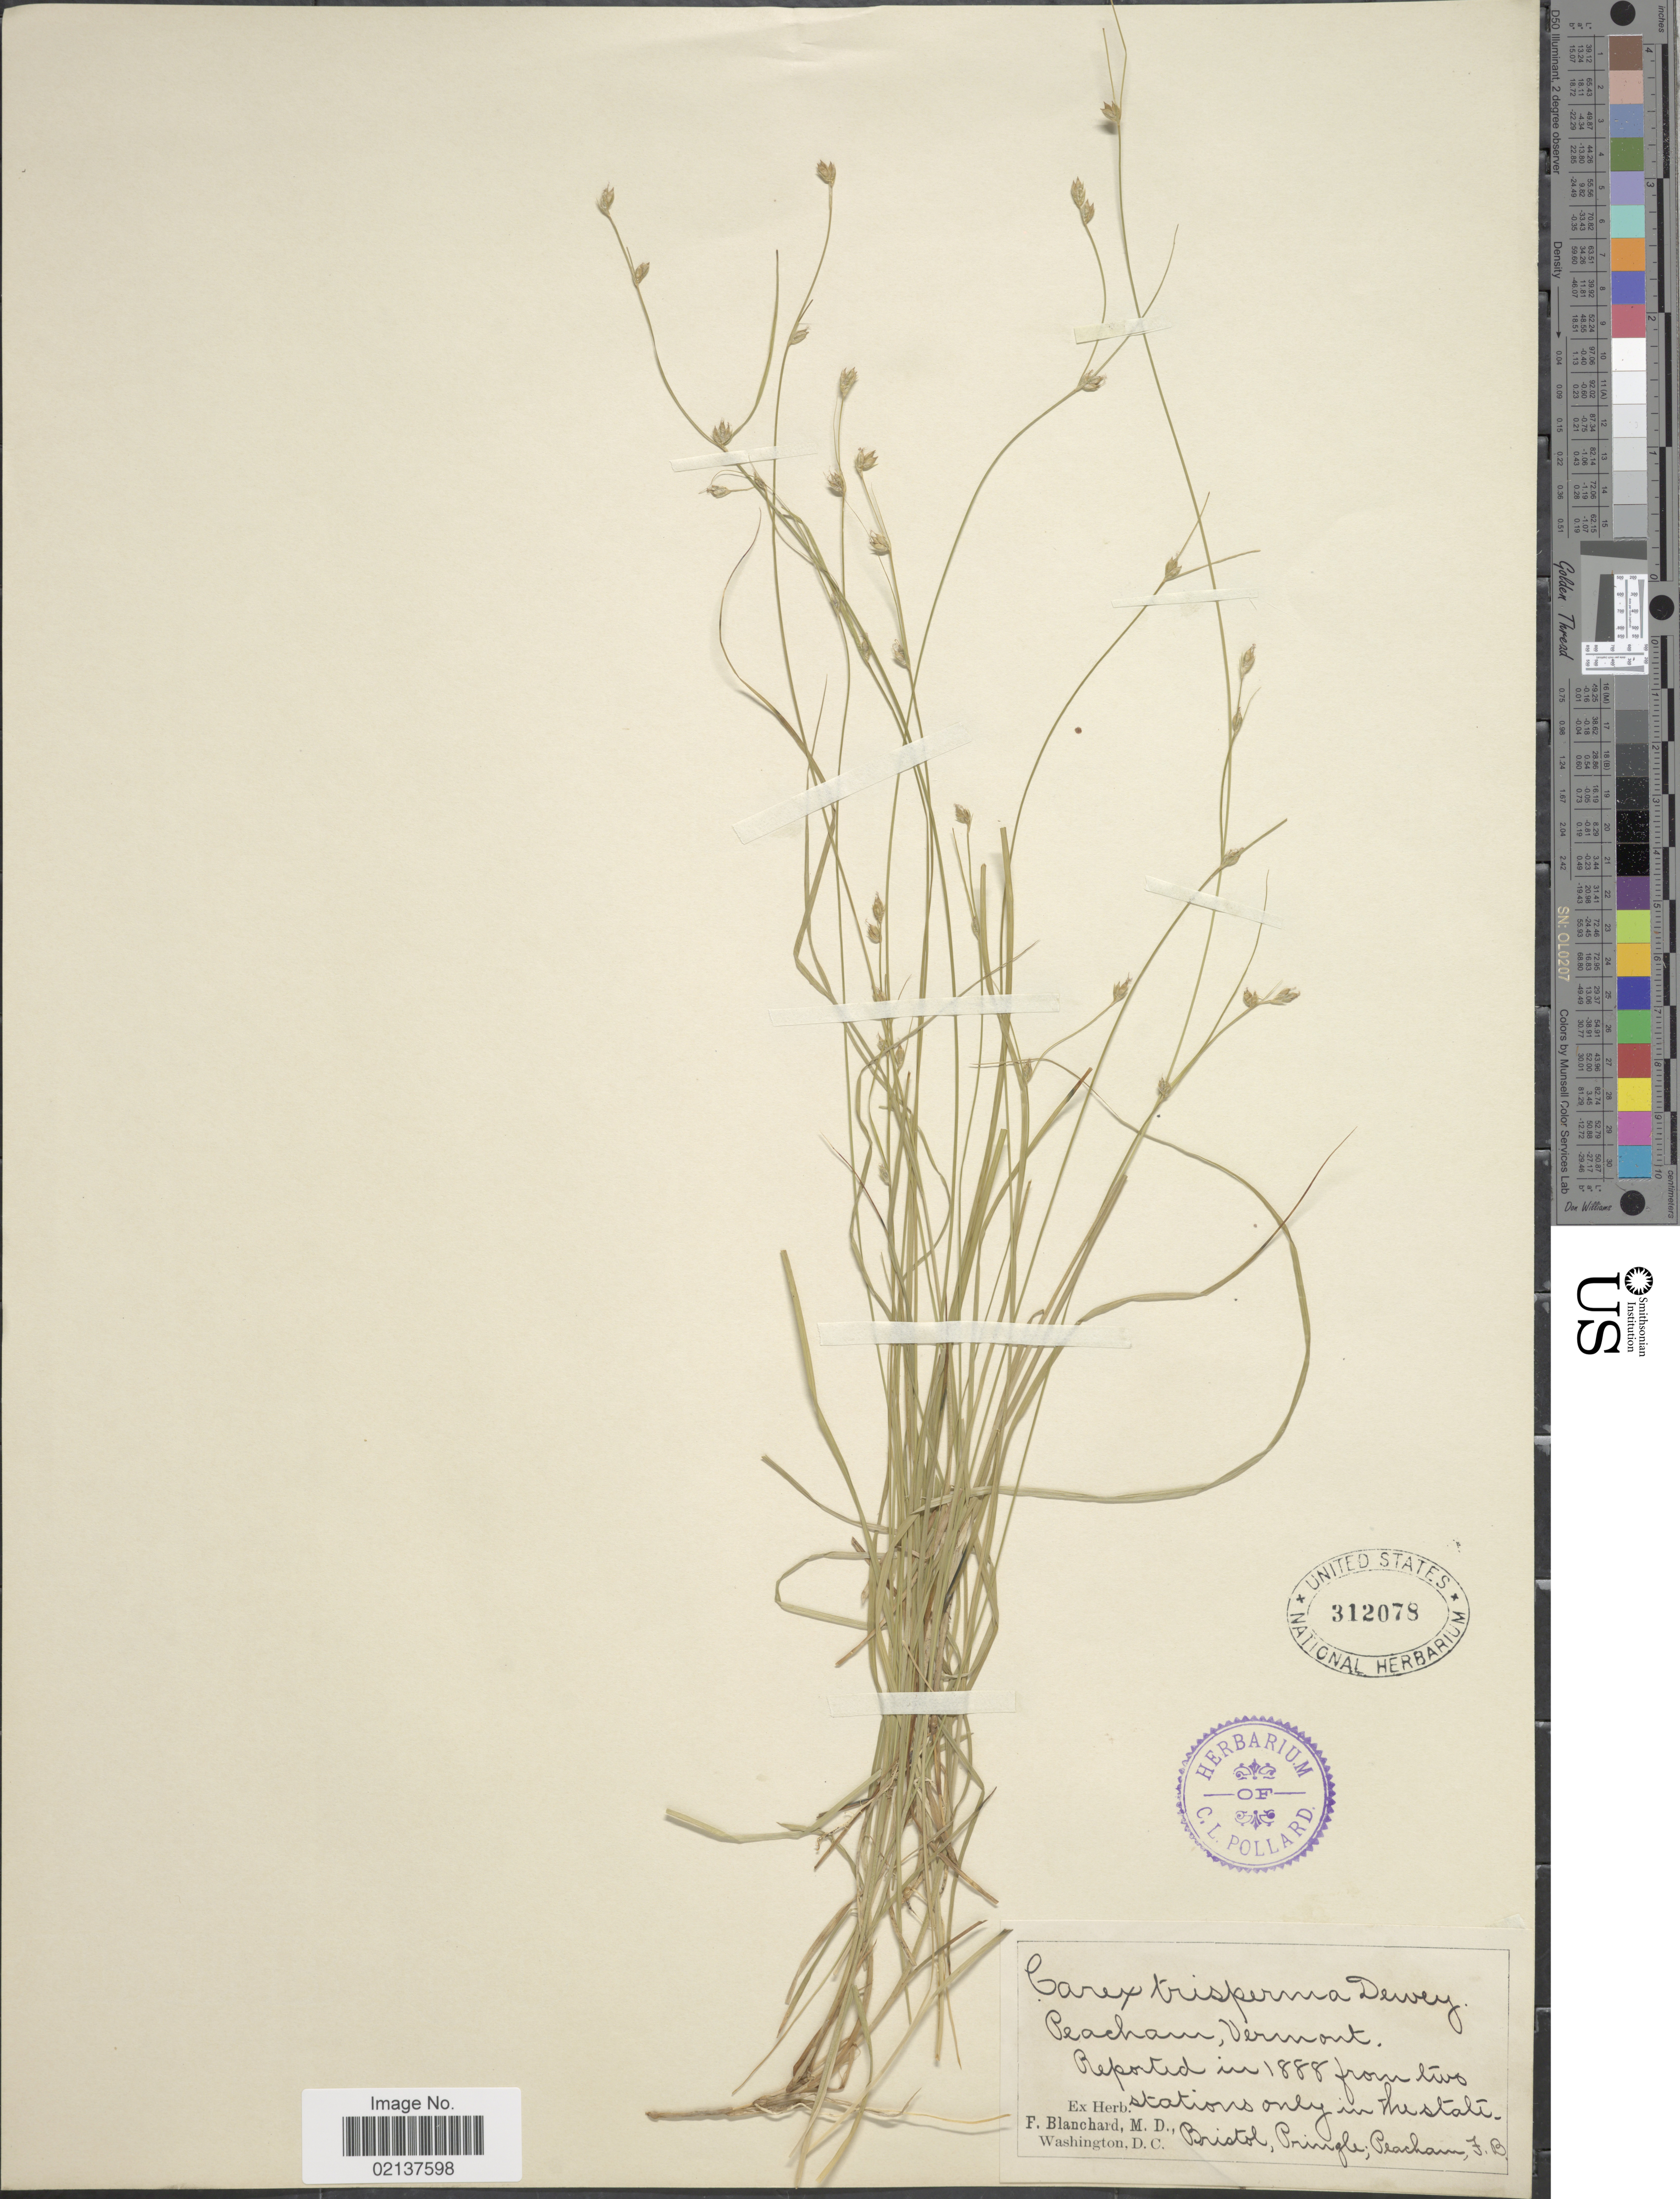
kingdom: Plantae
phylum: Tracheophyta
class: Liliopsida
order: Poales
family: Cyperaceae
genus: Carex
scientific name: Carex trisperma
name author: Dewey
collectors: Bristol, -- Pringle & F. Blanchard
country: United States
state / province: Vermont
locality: Peacham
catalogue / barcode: US 312078